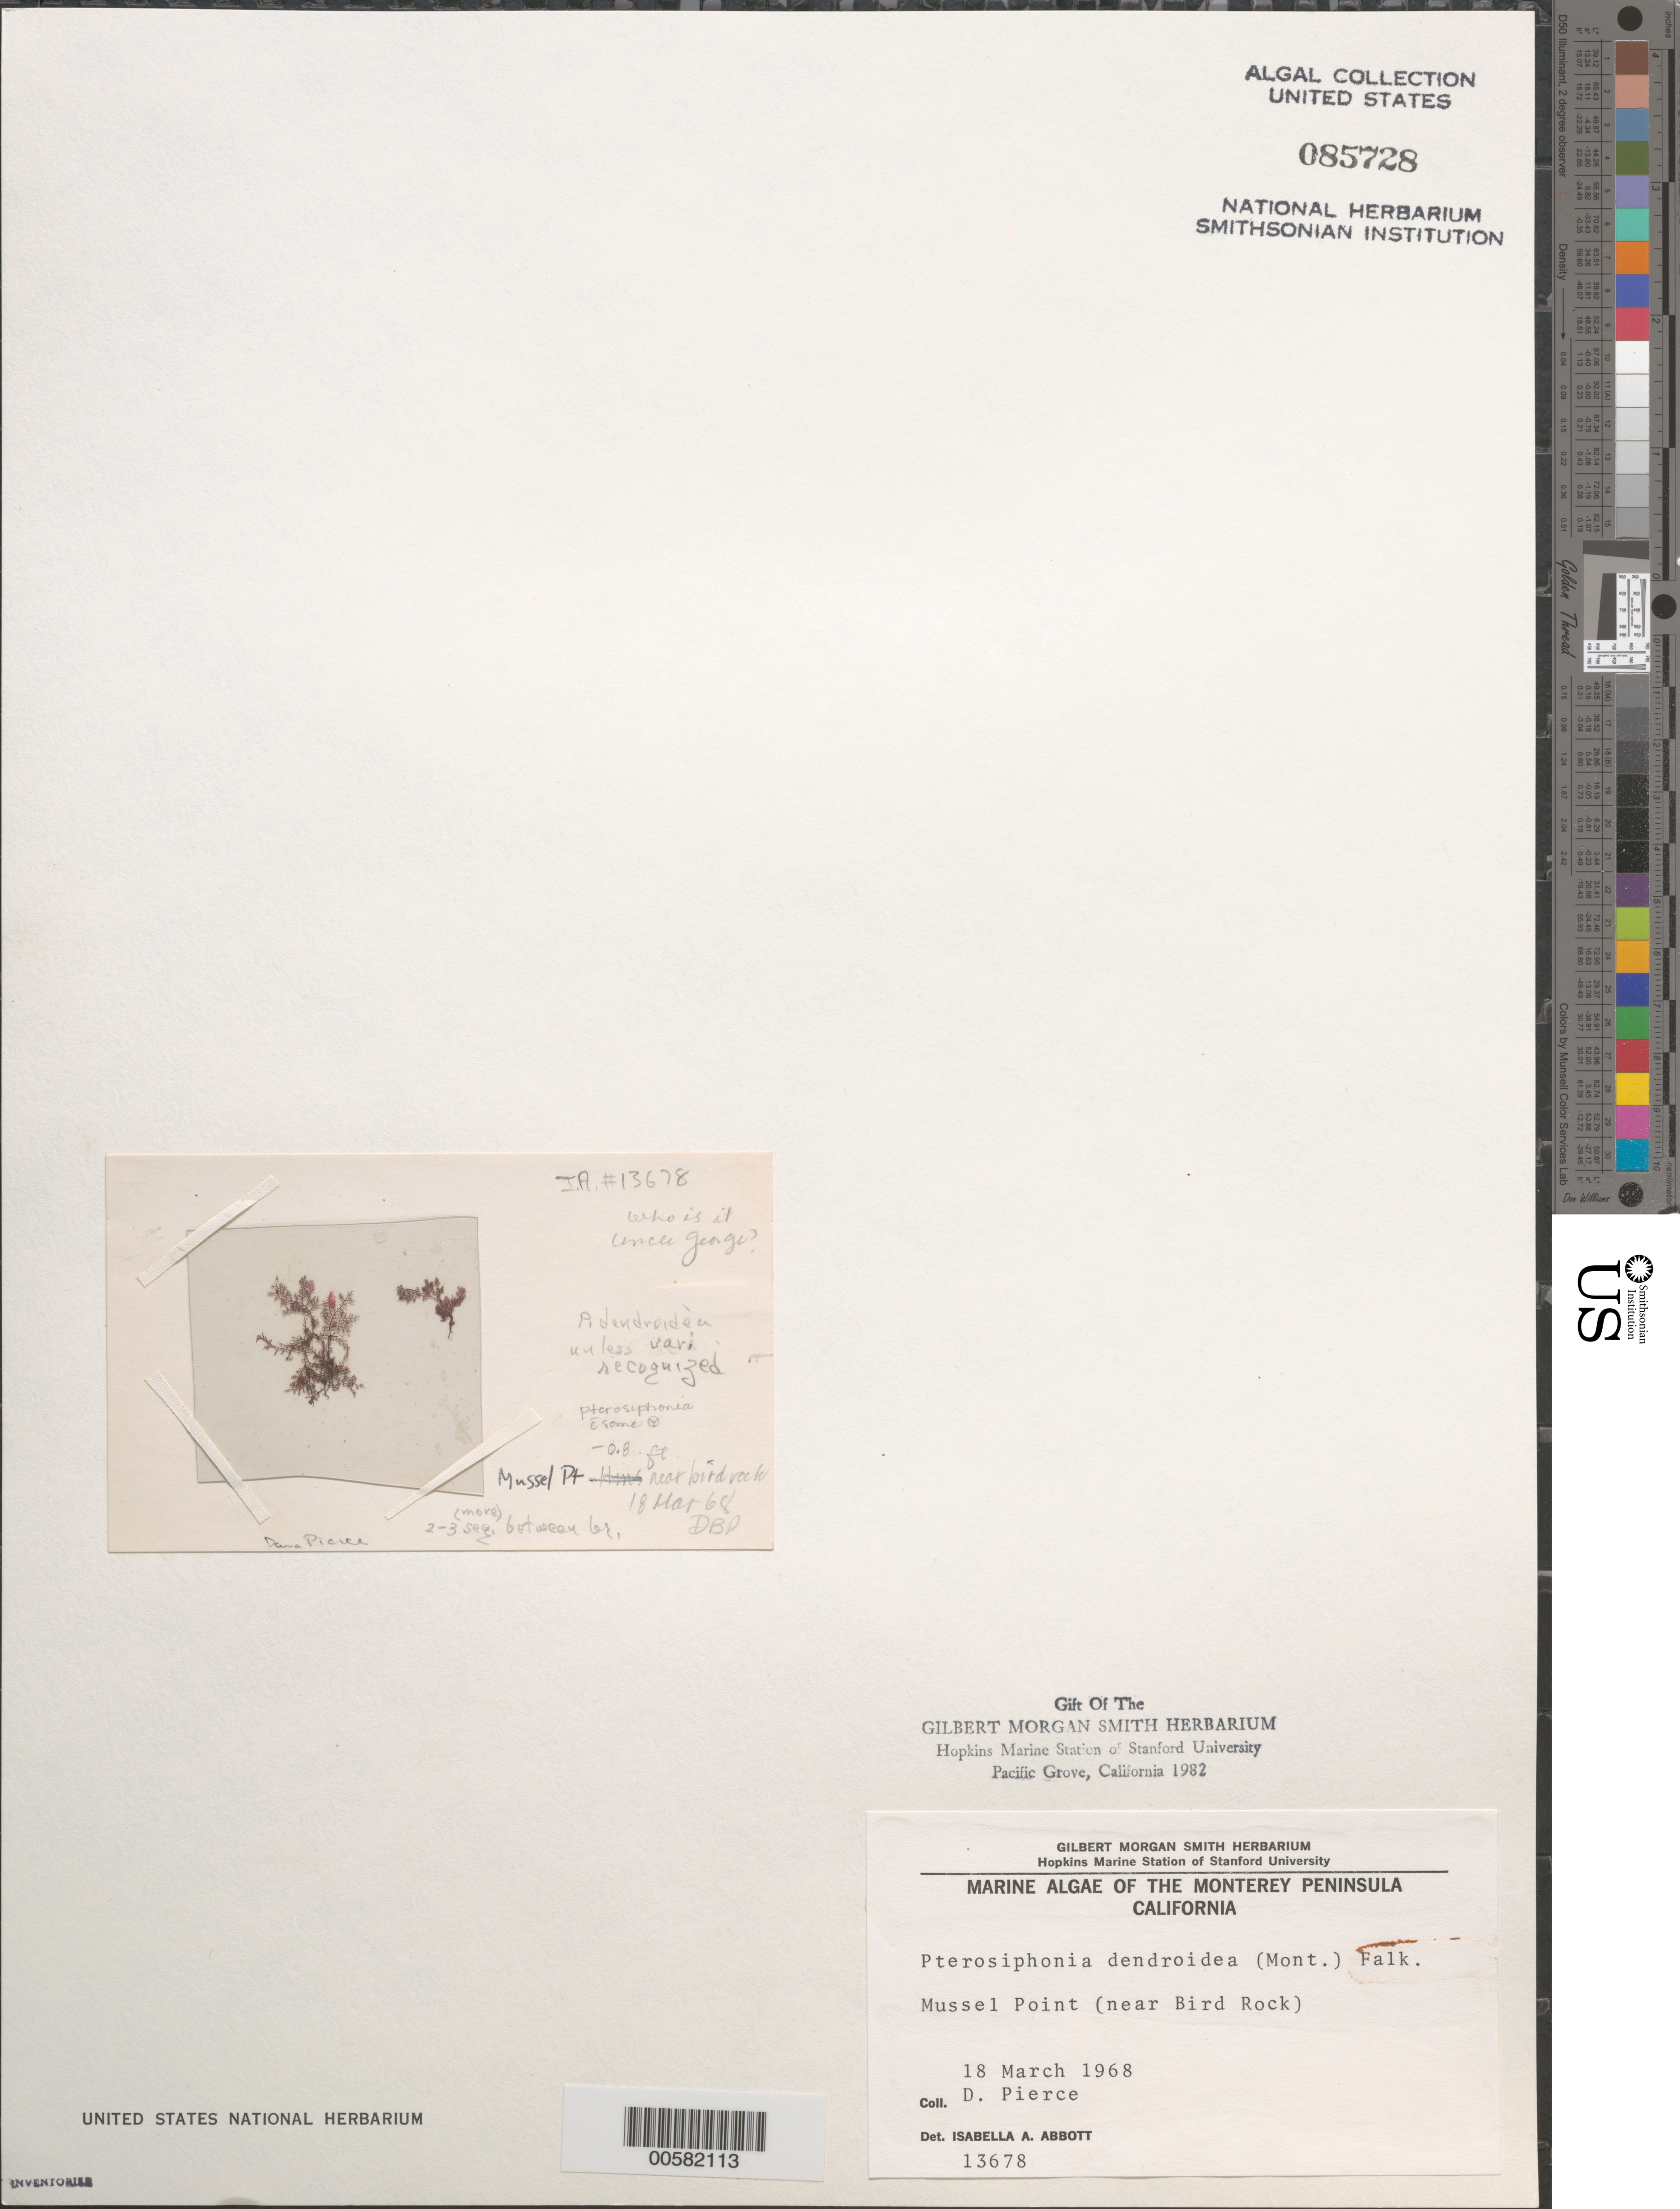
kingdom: Plantae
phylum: Rhodophyta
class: Florideophyceae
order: Ceramiales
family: Rhodomelaceae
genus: Symphyocladiella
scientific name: Symphyocladiella dendroidea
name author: (Montagne) Bustamante et al.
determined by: Algae name updating Project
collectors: D. Pierce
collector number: IAA 13678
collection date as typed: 18 Mar 1968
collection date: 1968-03-18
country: United States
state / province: California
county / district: Monterey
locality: Mussel Point, near Bird Rock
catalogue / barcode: US 85728